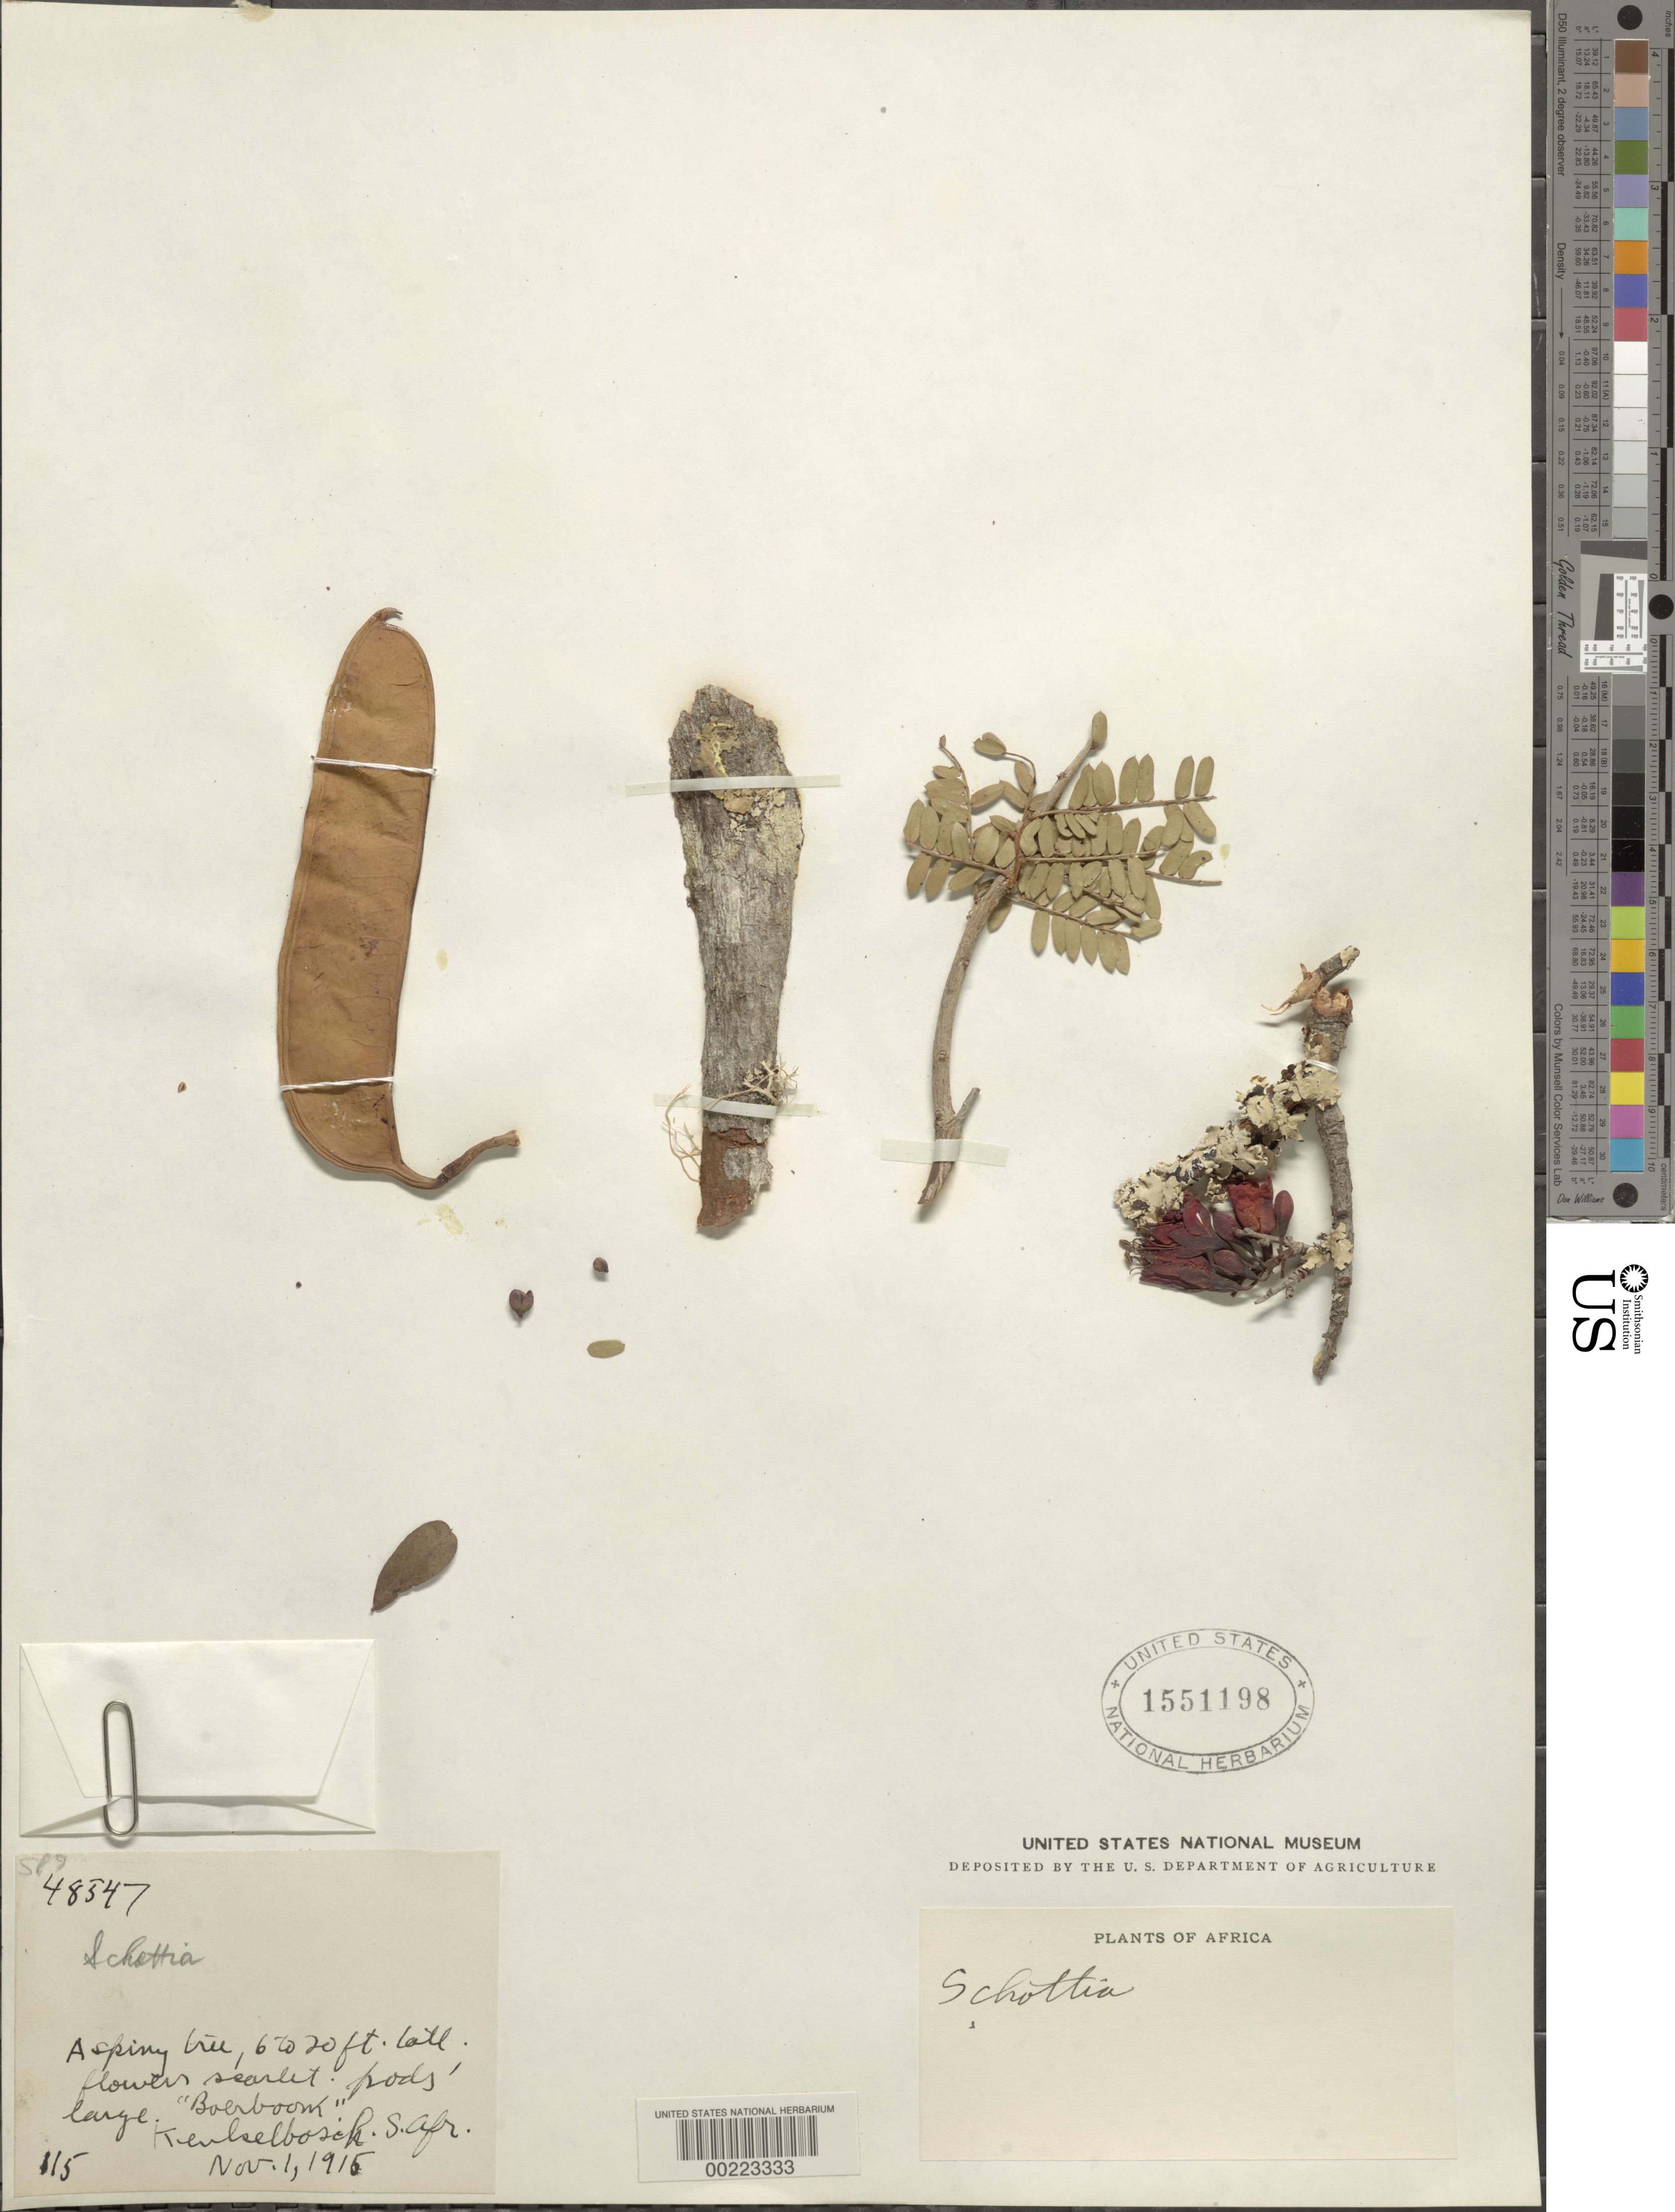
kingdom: Plantae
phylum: Tracheophyta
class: Magnoliopsida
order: Fabales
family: Fabaceae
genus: Schotia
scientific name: Schotia sp.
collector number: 48547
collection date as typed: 01 Nov 1915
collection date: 1915-11-01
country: South Africa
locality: Kenlselbosch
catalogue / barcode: US 1551198